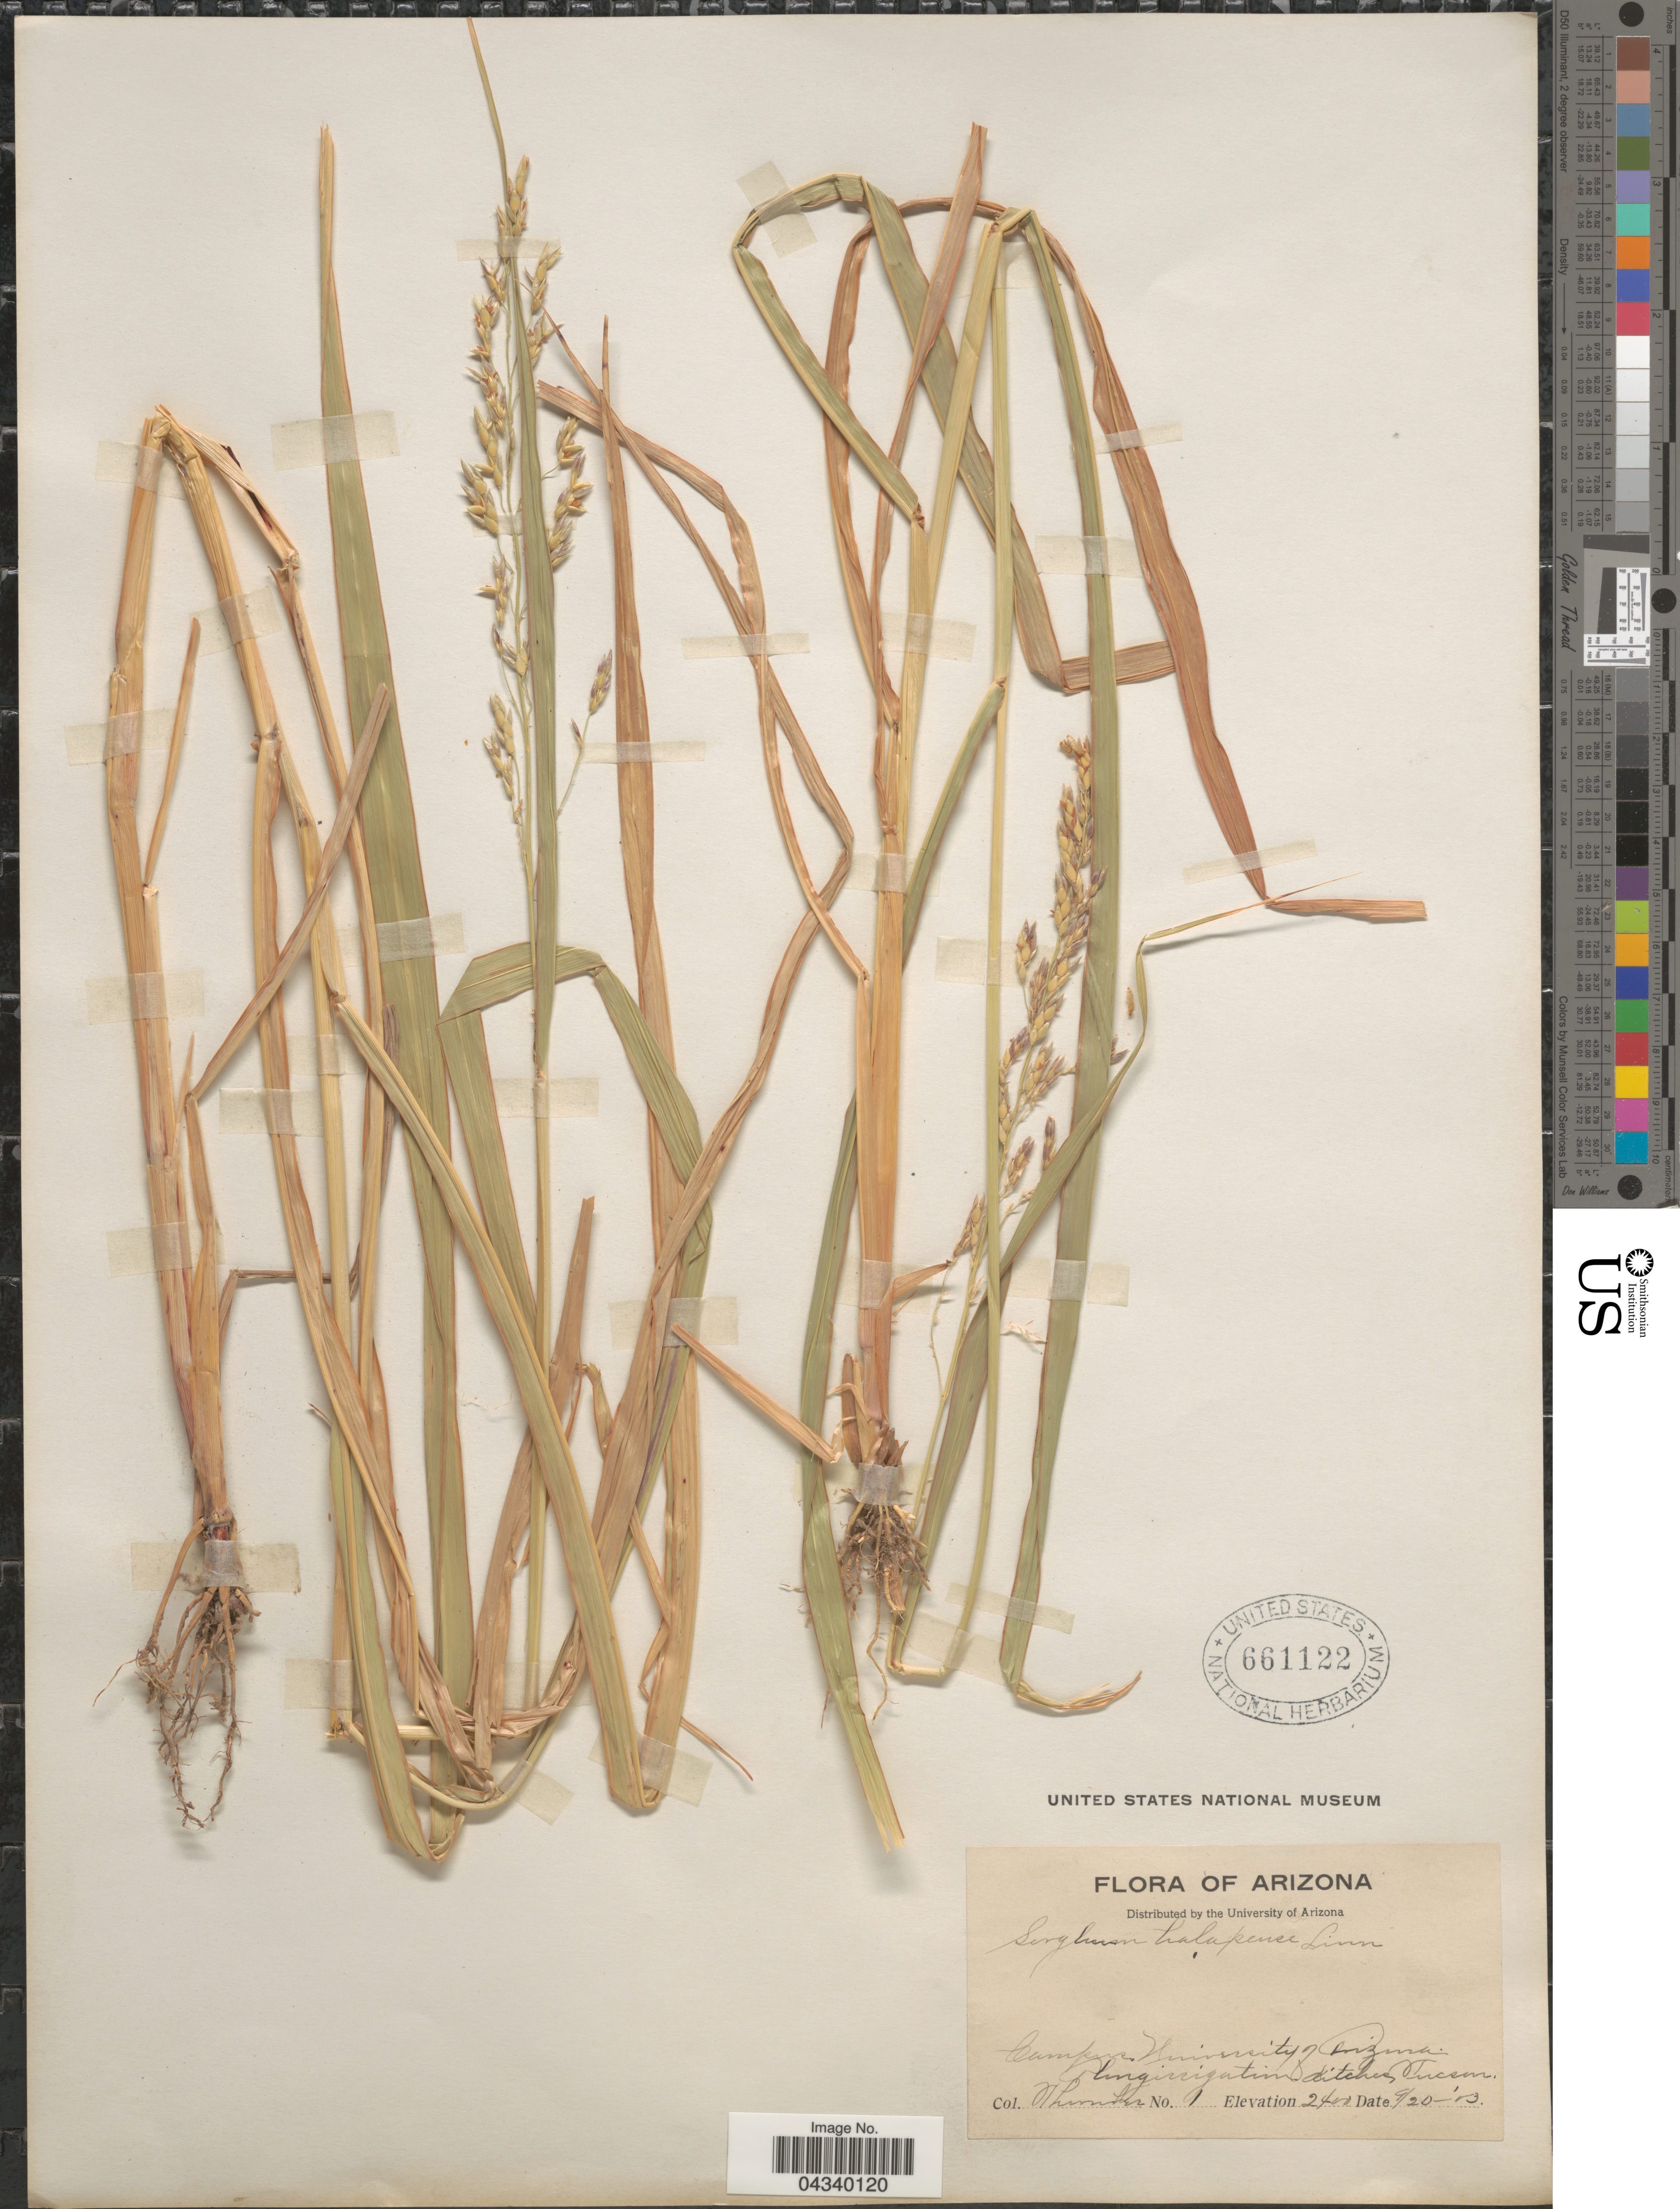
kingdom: Plantae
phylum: Tracheophyta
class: Liliopsida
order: Poales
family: Poaceae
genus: Sorghum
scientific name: Sorghum halepense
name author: (L.) Pers.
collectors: -. Thornber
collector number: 1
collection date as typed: Transcribed d/m/y: 20/9/3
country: United States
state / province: Arizona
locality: Campus. University of Arizona. Along irrigation ditches, Tucson.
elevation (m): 732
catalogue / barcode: US 661122